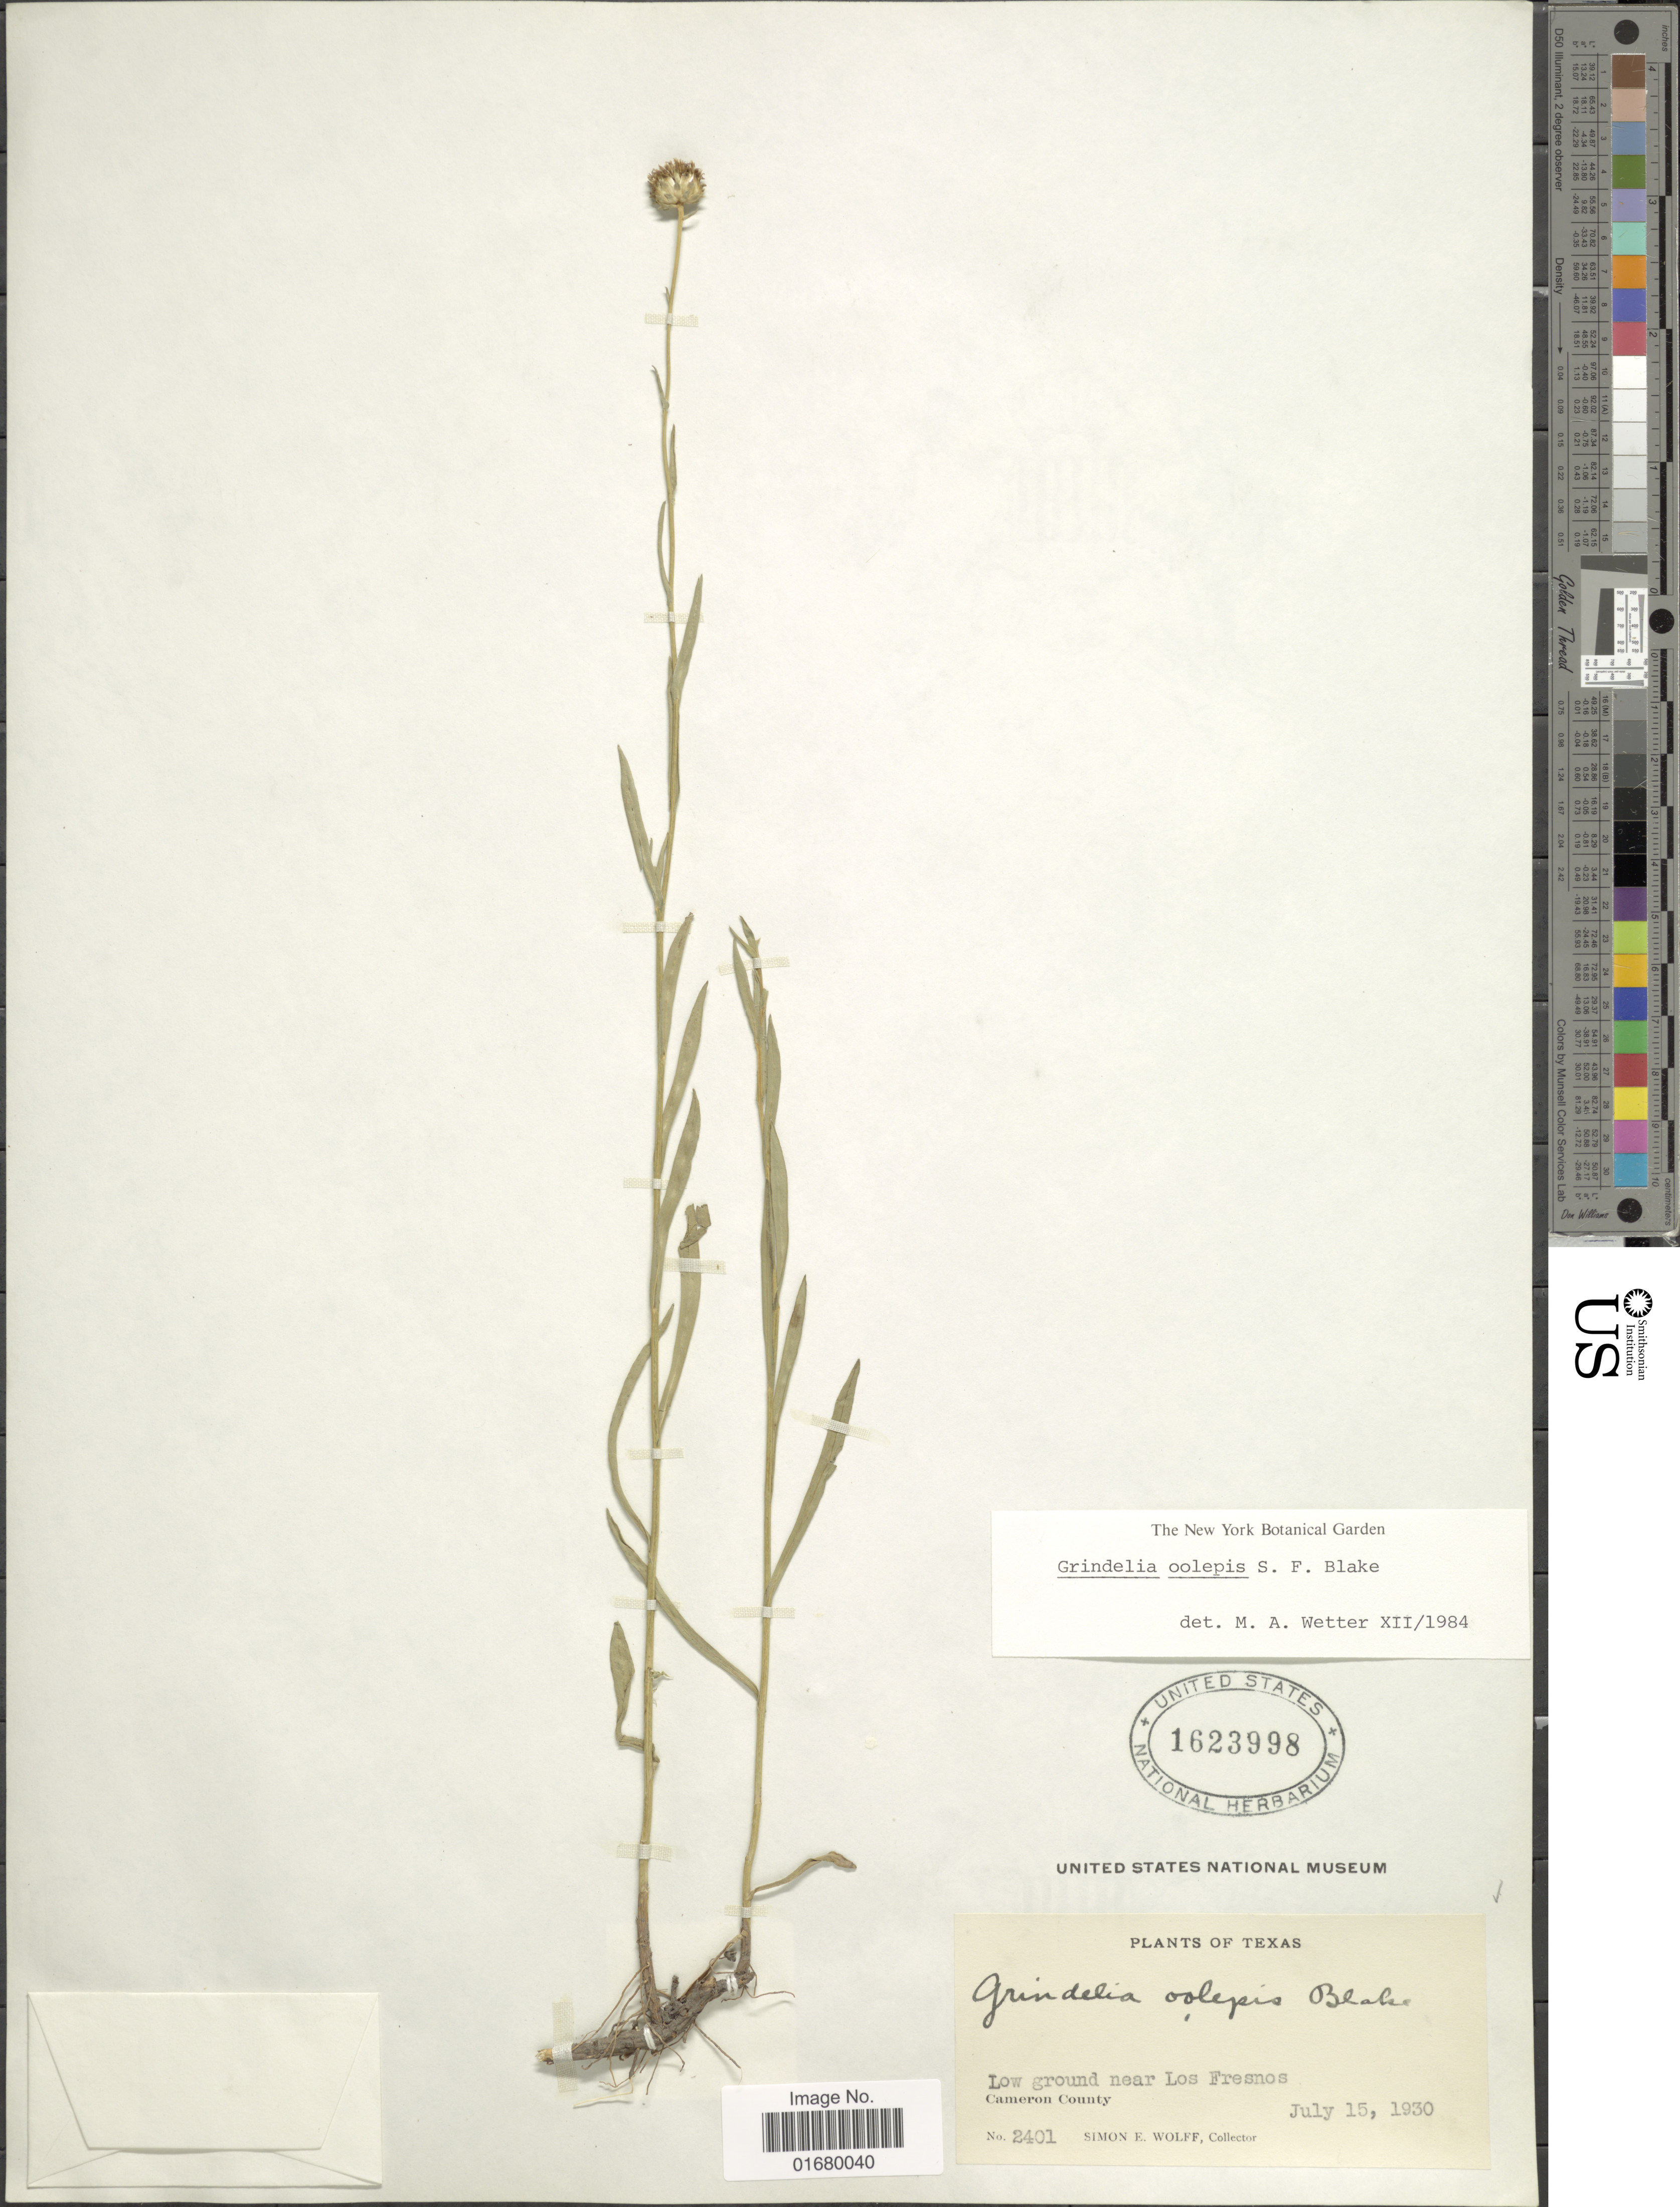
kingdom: Plantae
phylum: Tracheophyta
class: Magnoliopsida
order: Asterales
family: Asteraceae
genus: Grindelia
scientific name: Grindelia oolepis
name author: S.F. Blake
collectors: S. E. Wolff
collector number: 2401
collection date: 1930-07-15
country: United States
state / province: Texas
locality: Near Los Fresnos. Cameron County.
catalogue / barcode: US 1623998